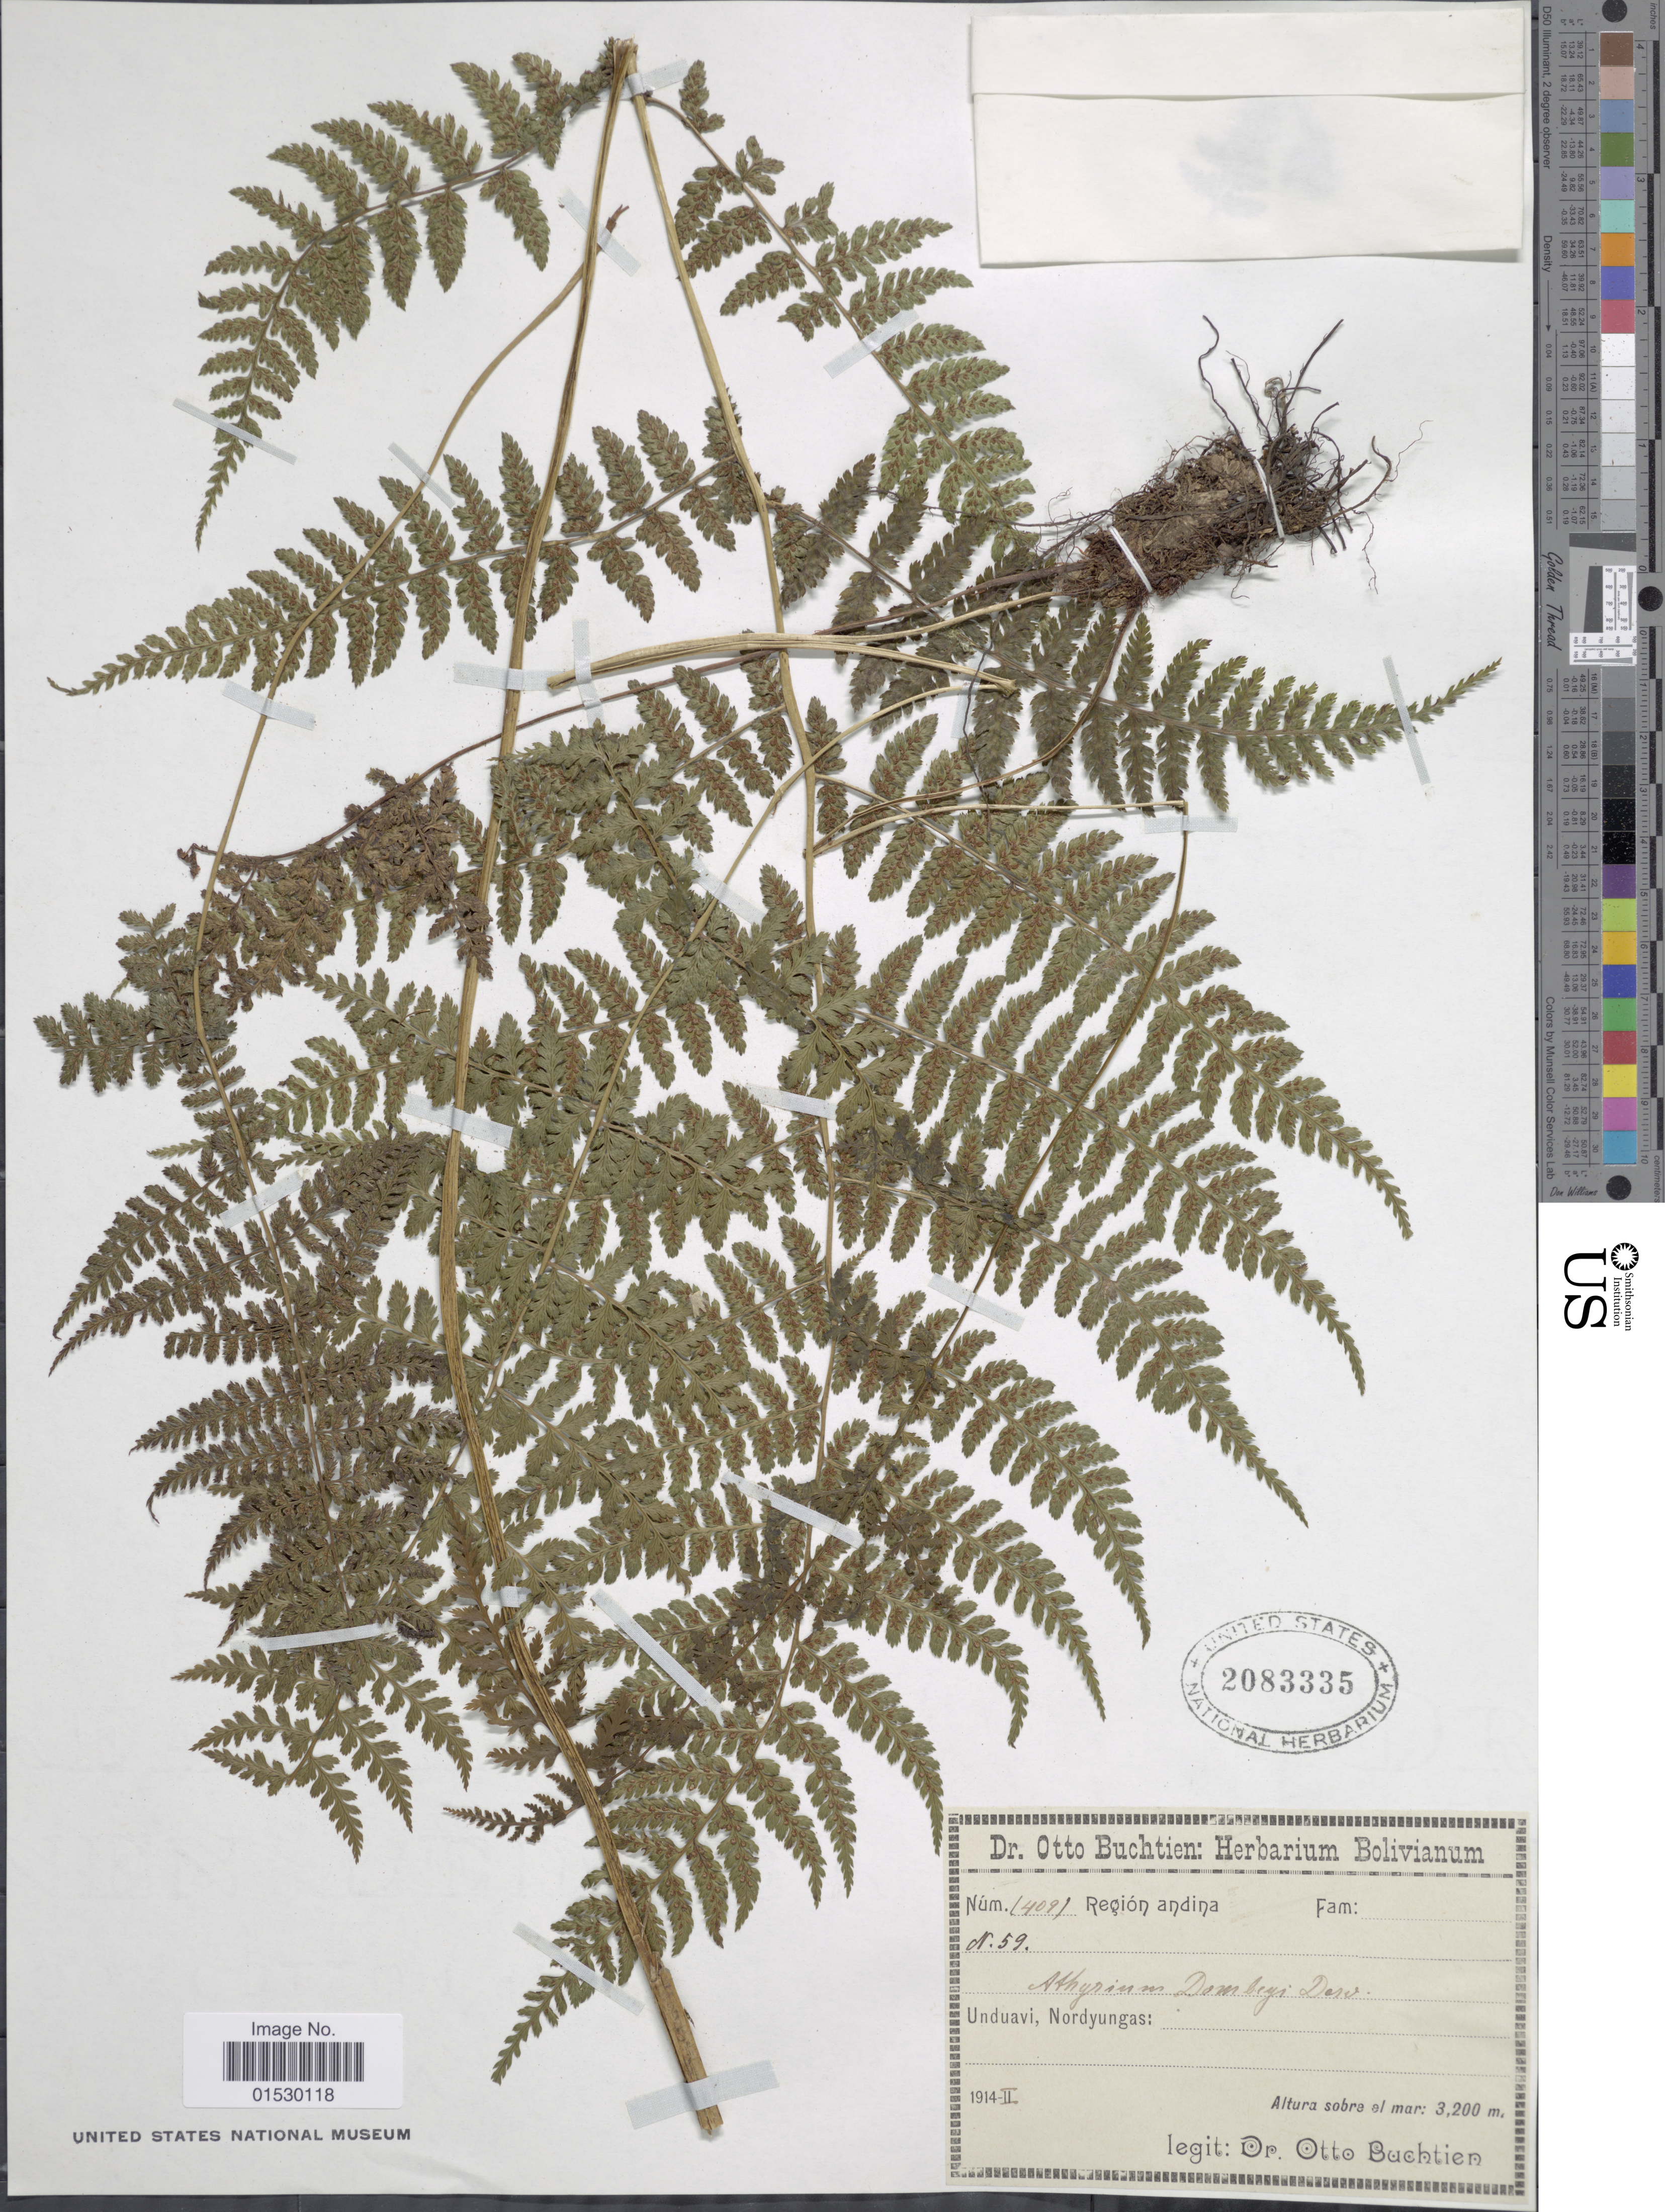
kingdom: Plantae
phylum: Tracheophyta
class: Polypodiopsida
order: Polypodiales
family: Athyriaceae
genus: Athyrium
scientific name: Athyrium dombei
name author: (Desv.) C. Chr.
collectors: O. Buchtien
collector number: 59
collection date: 1914-02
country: Bolivia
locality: Region Andina, Unduavi, Nordyungas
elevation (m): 3200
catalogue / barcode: US 2083335